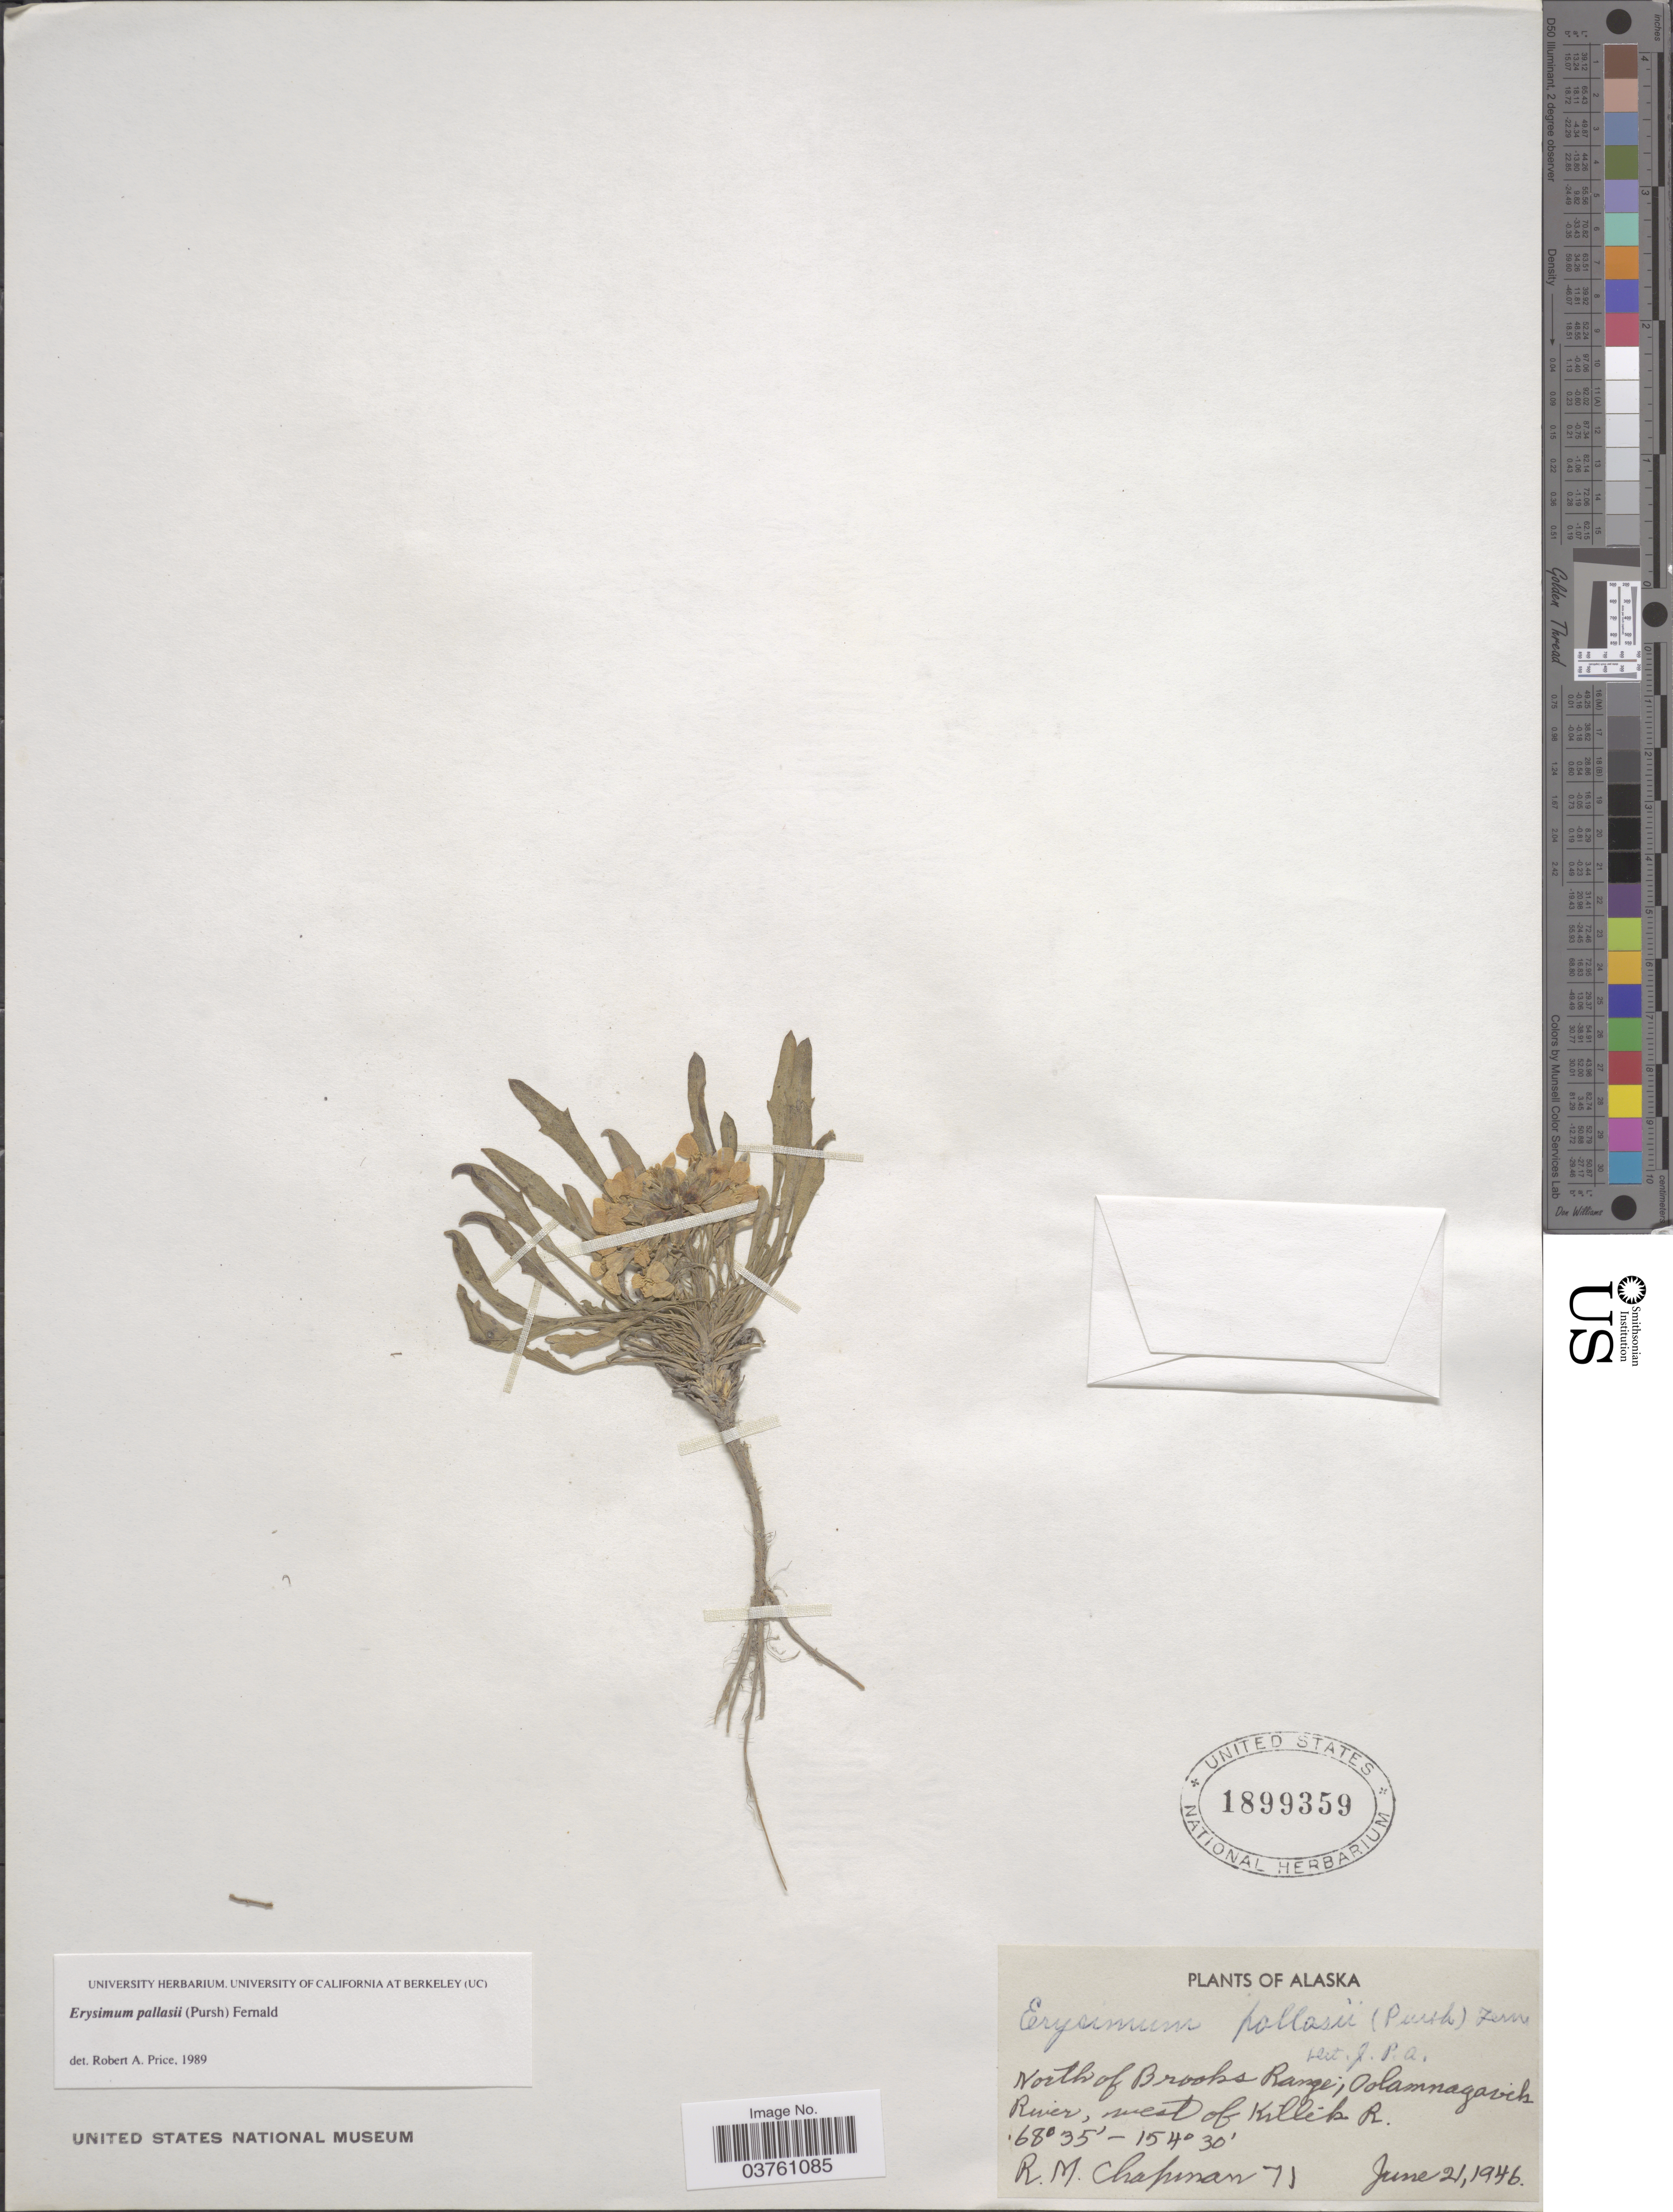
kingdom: Plantae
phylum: Tracheophyta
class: Magnoliopsida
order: Brassicales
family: Brassicaceae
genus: Erysimum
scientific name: Erysimum pallasii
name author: (Pursh) Fernald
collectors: R. M. Chapman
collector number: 71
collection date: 1946-06-21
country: United States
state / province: Alaska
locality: North of Brooks Range, Oolamnagavik River, west of Killik R.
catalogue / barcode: US 1899359